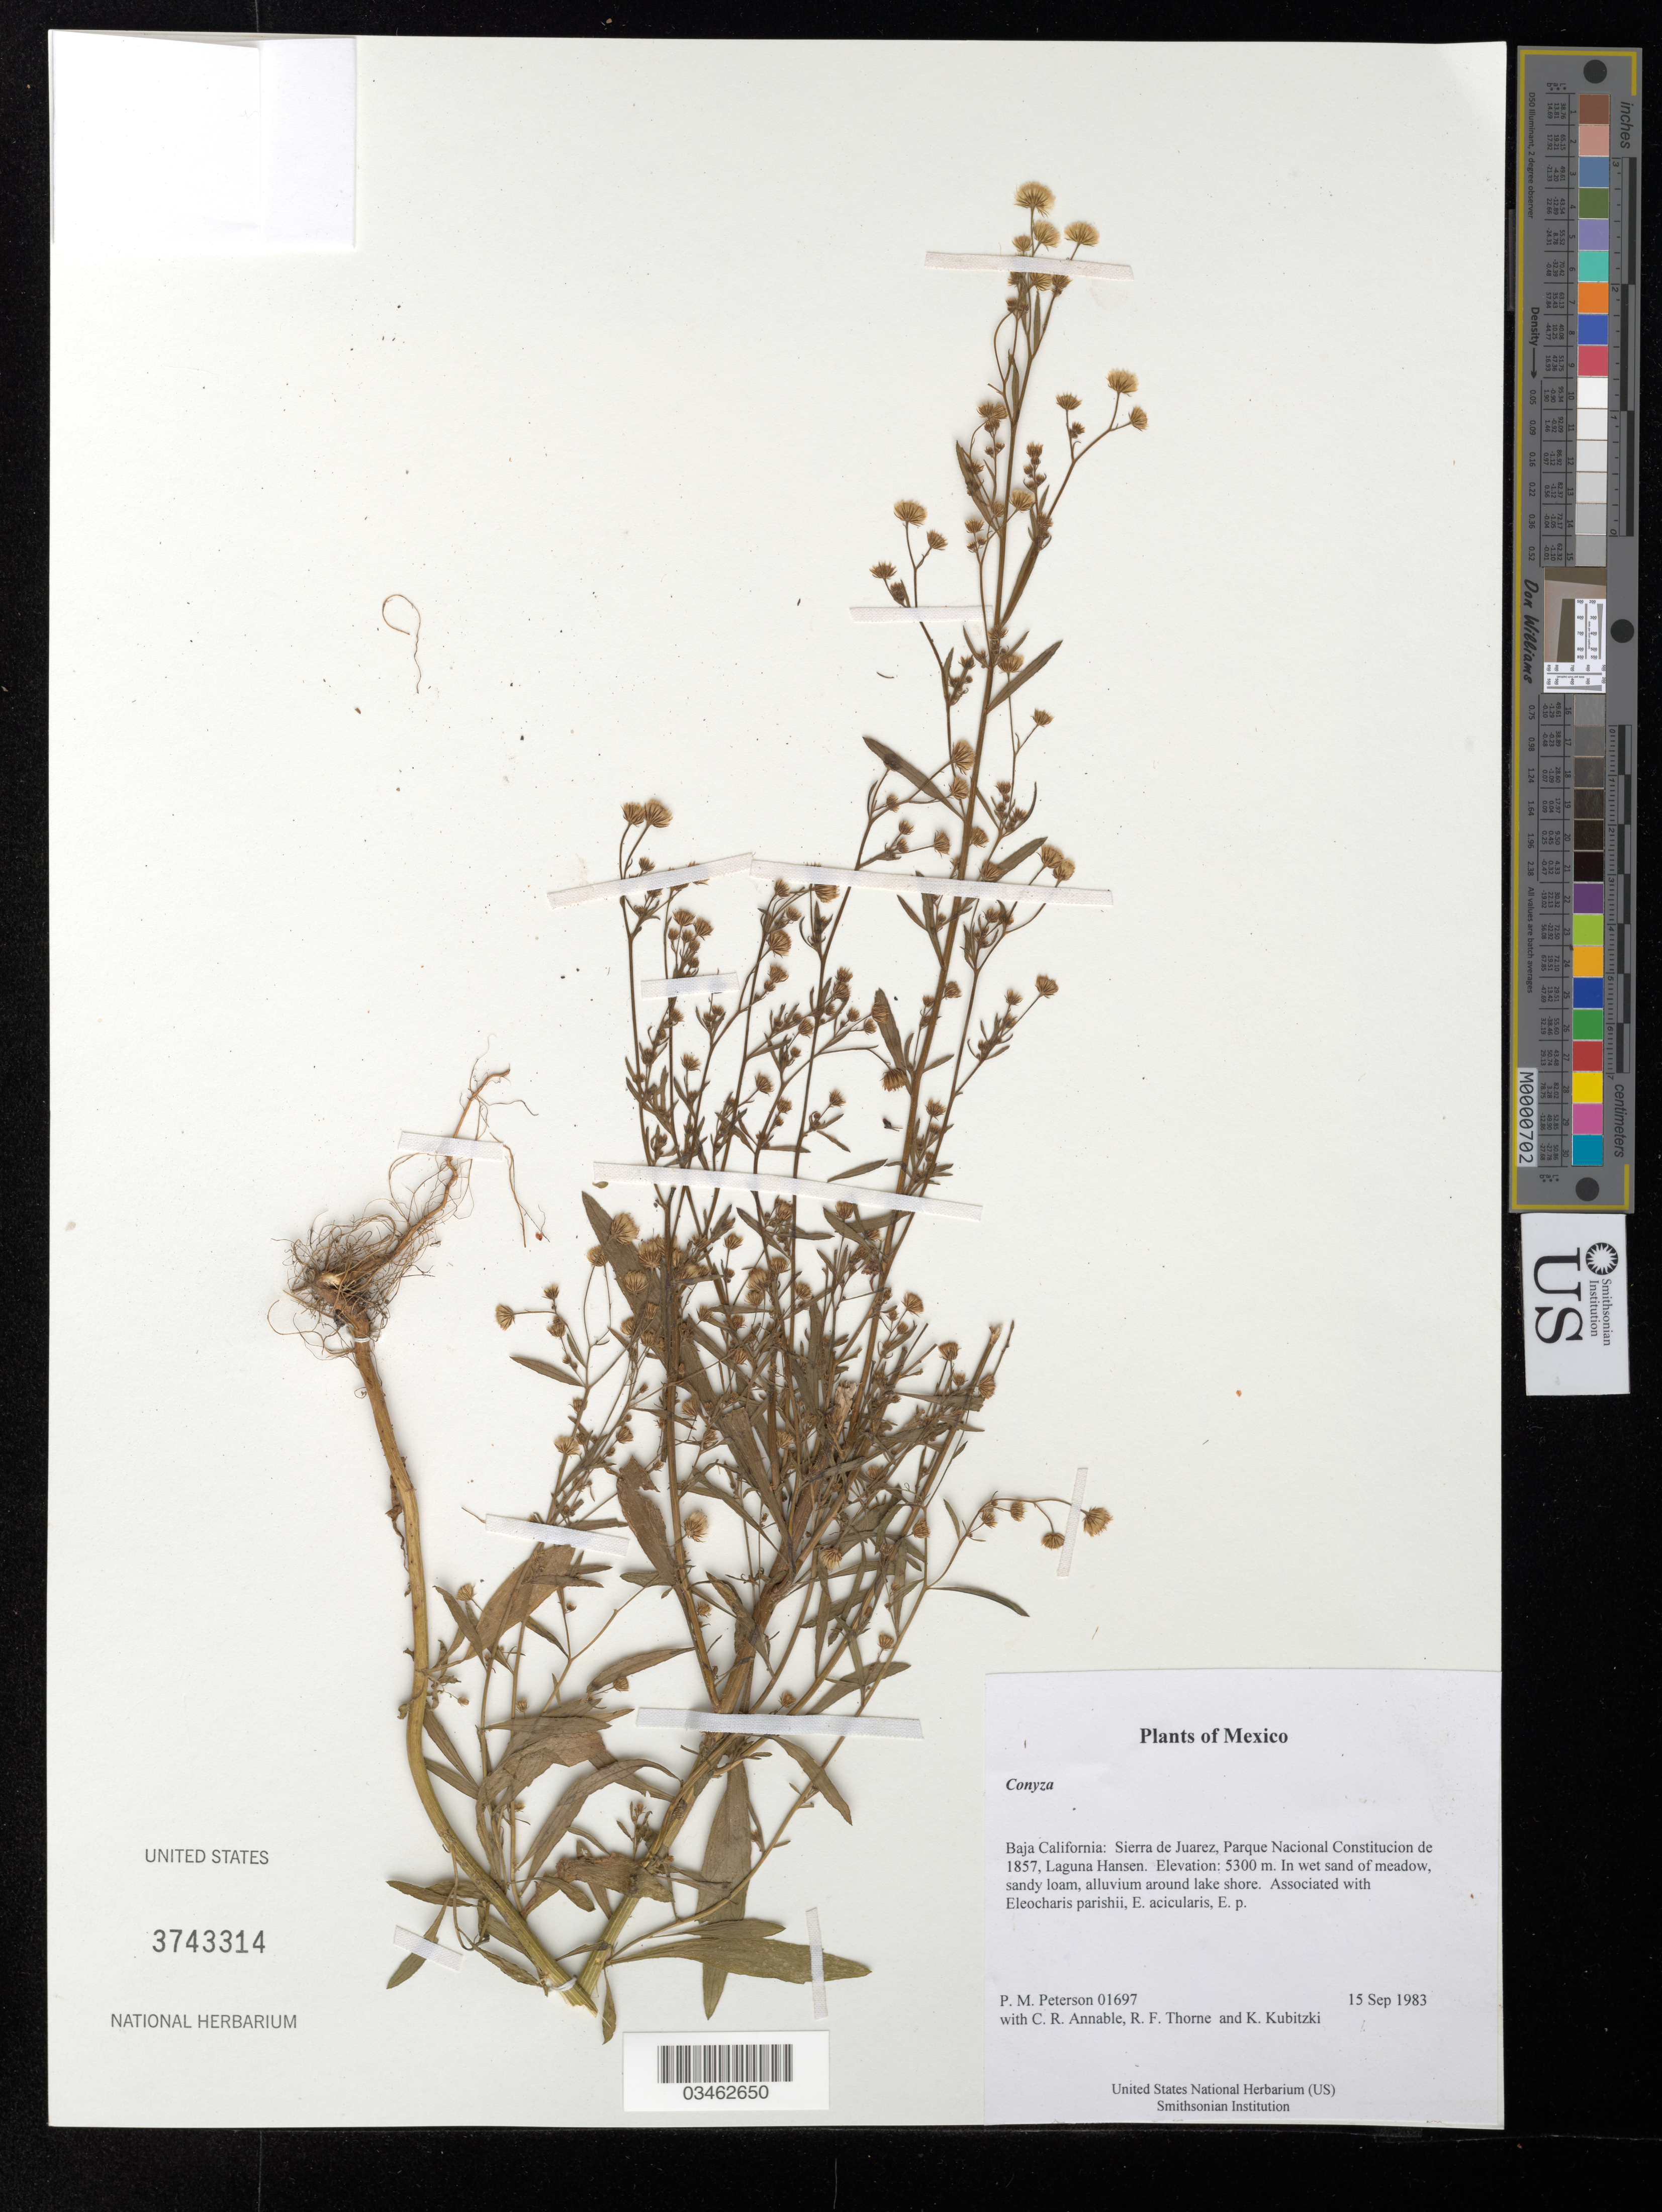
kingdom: Plantae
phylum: Tracheophyta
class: Magnoliopsida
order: Asterales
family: Asteraceae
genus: Conyza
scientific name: Conyza sp.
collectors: P. M. Peterson, C. R. Annable, R. F. Thorne & K. Kubitzki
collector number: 01697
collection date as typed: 15 Sep 1983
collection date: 1983-09-15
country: Mexico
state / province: Baja California Norte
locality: Sierra de Juarez, Parque Nacional Constitucion de 1857, Laguna Hansen.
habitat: In wet sand of meadow, sandy loam, alluvium around lake shore. Associated with Eleocharis parishii, E. acicularis, E. p.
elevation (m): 5300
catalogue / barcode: US 3743314